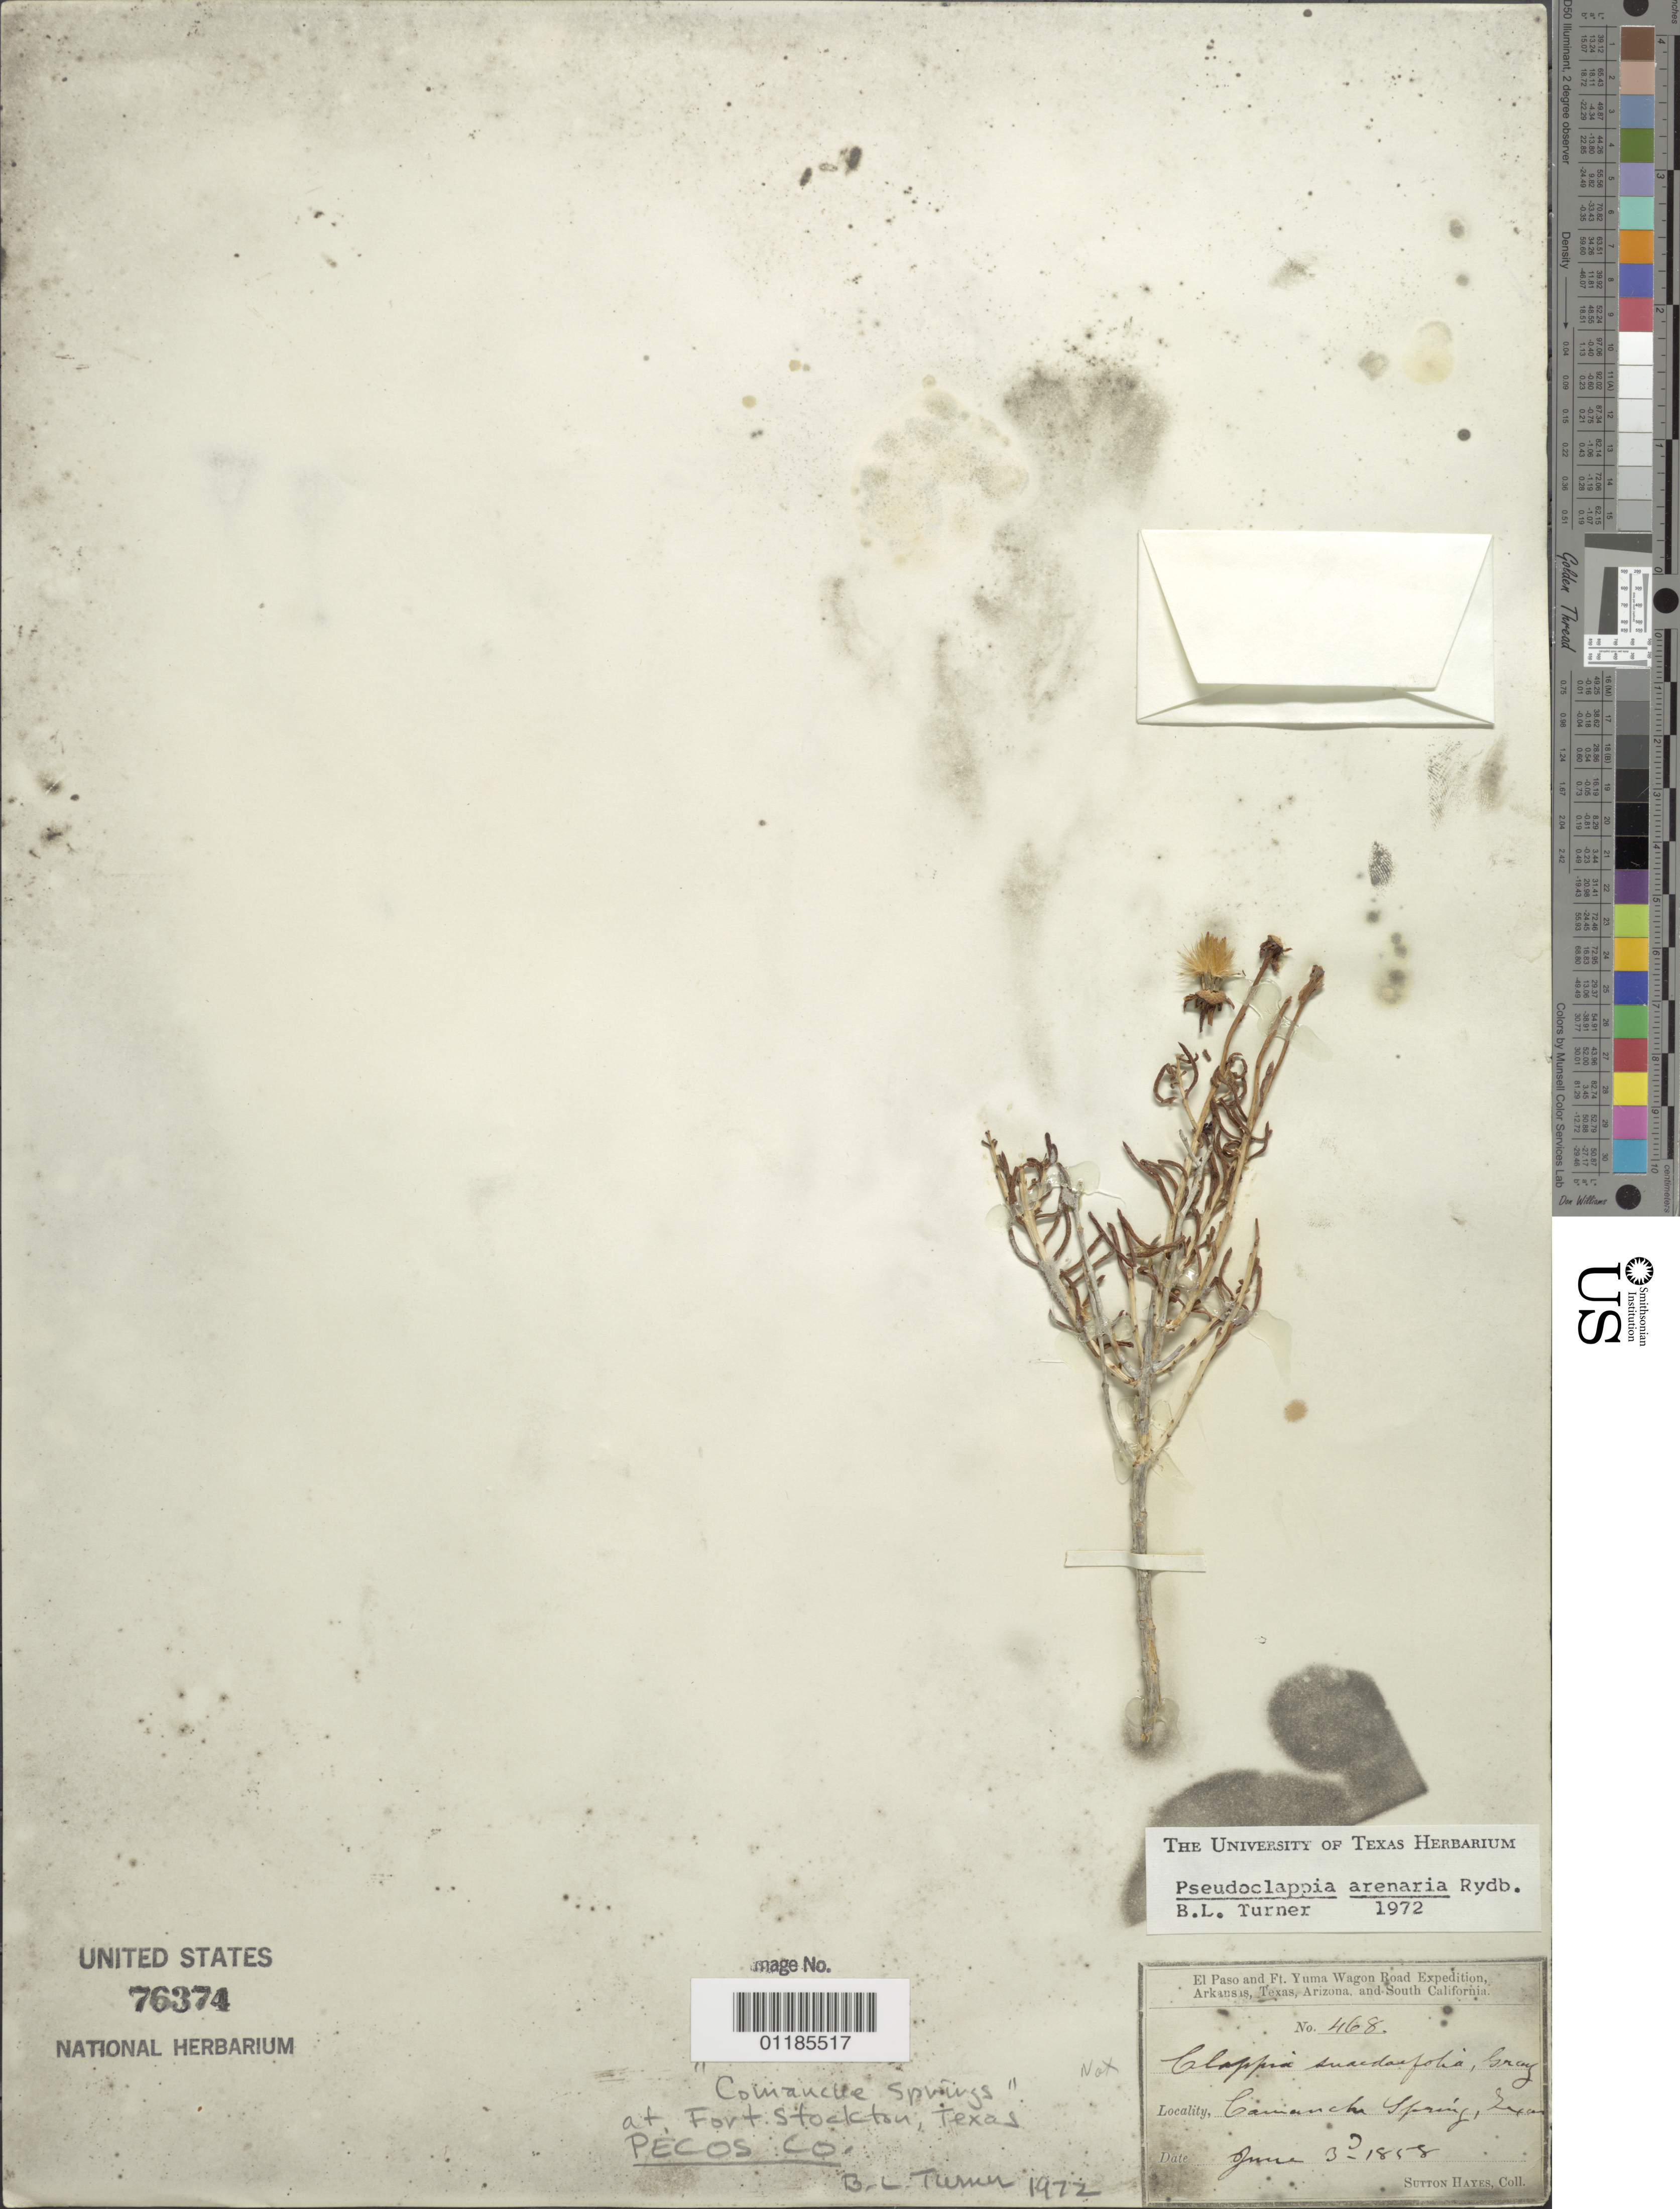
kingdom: Plantae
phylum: Tracheophyta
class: Magnoliopsida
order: Asterales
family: Asteraceae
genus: Pseudoclappia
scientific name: Pseudoclappia arenaria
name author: Rydb.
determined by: Turner, B. L.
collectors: S. Hayes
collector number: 468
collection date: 1858-06-03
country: United States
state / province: Texas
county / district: Pecos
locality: Comanche Springs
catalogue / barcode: US 76374